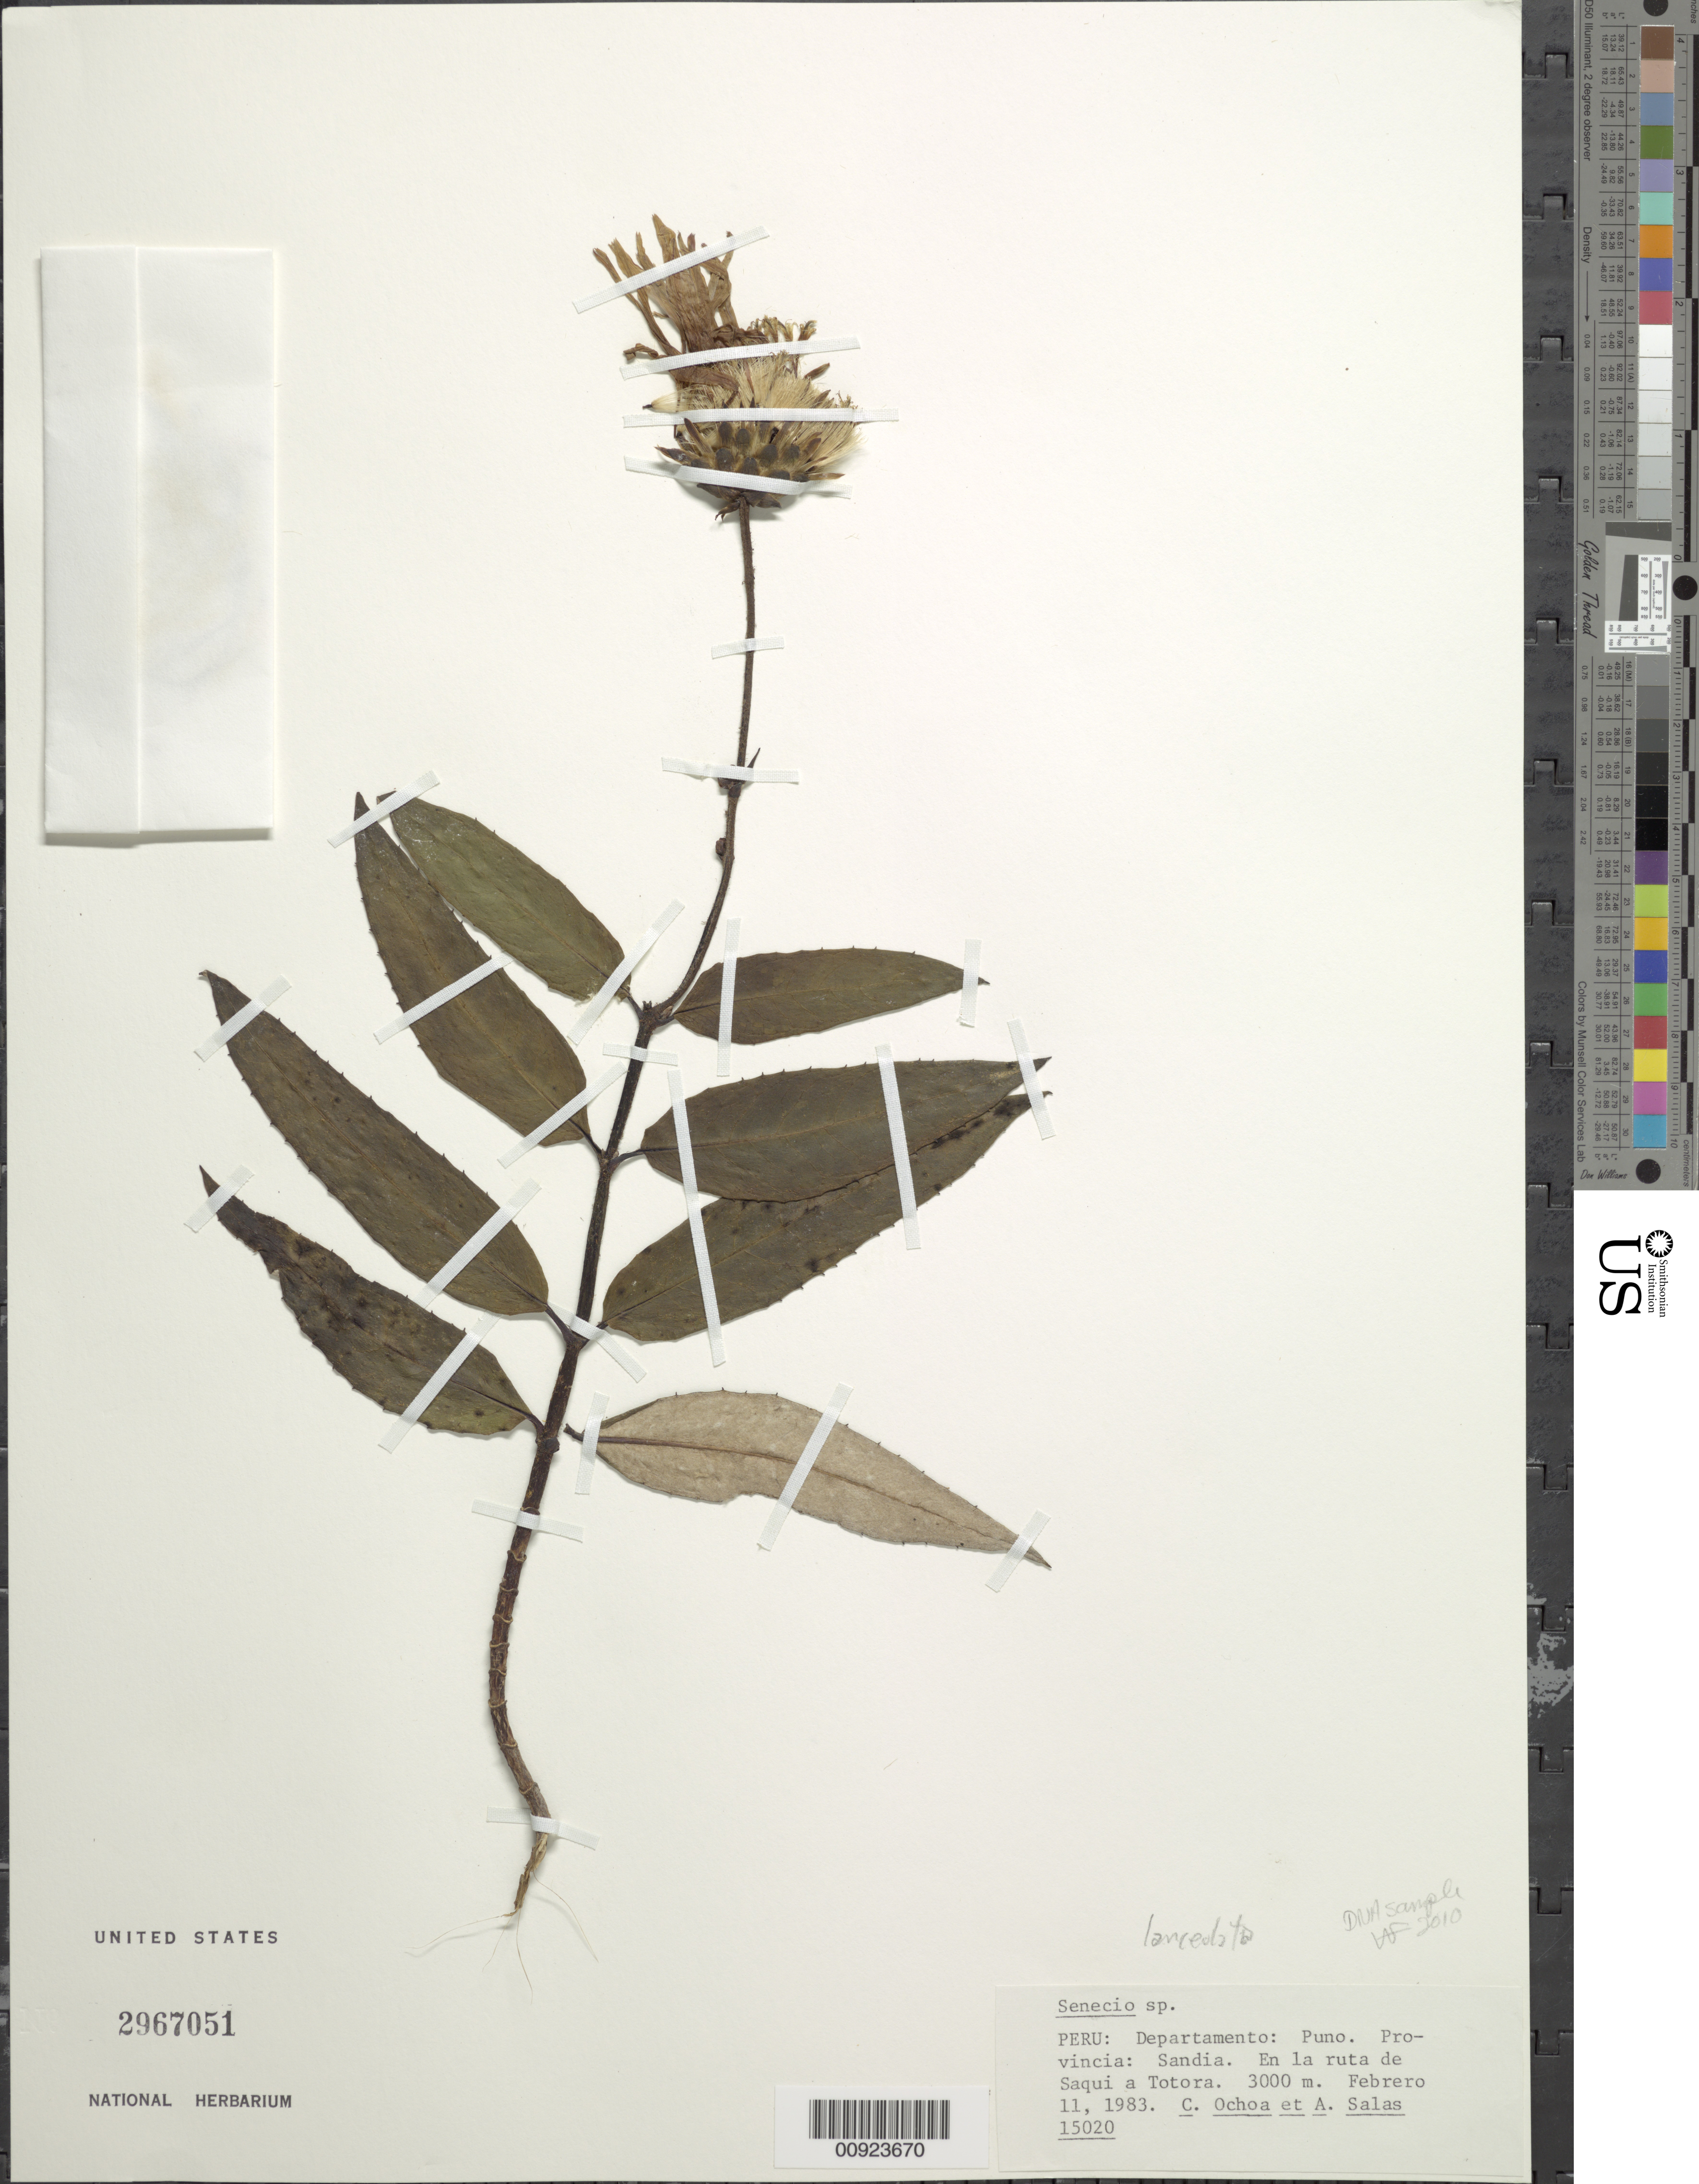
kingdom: Plantae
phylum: Tracheophyta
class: Magnoliopsida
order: Asterales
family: Asteraceae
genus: Munnozia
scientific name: Munnozia lanceolata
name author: Ruiz & Pav.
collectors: C. Ochoa & A. Salas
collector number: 15020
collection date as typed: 11 February 1983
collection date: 1983-02-11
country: Peru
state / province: Puno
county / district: Sandia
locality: Saqui, en la ruta de Saqui a Totora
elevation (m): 3000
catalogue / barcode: US 2967051